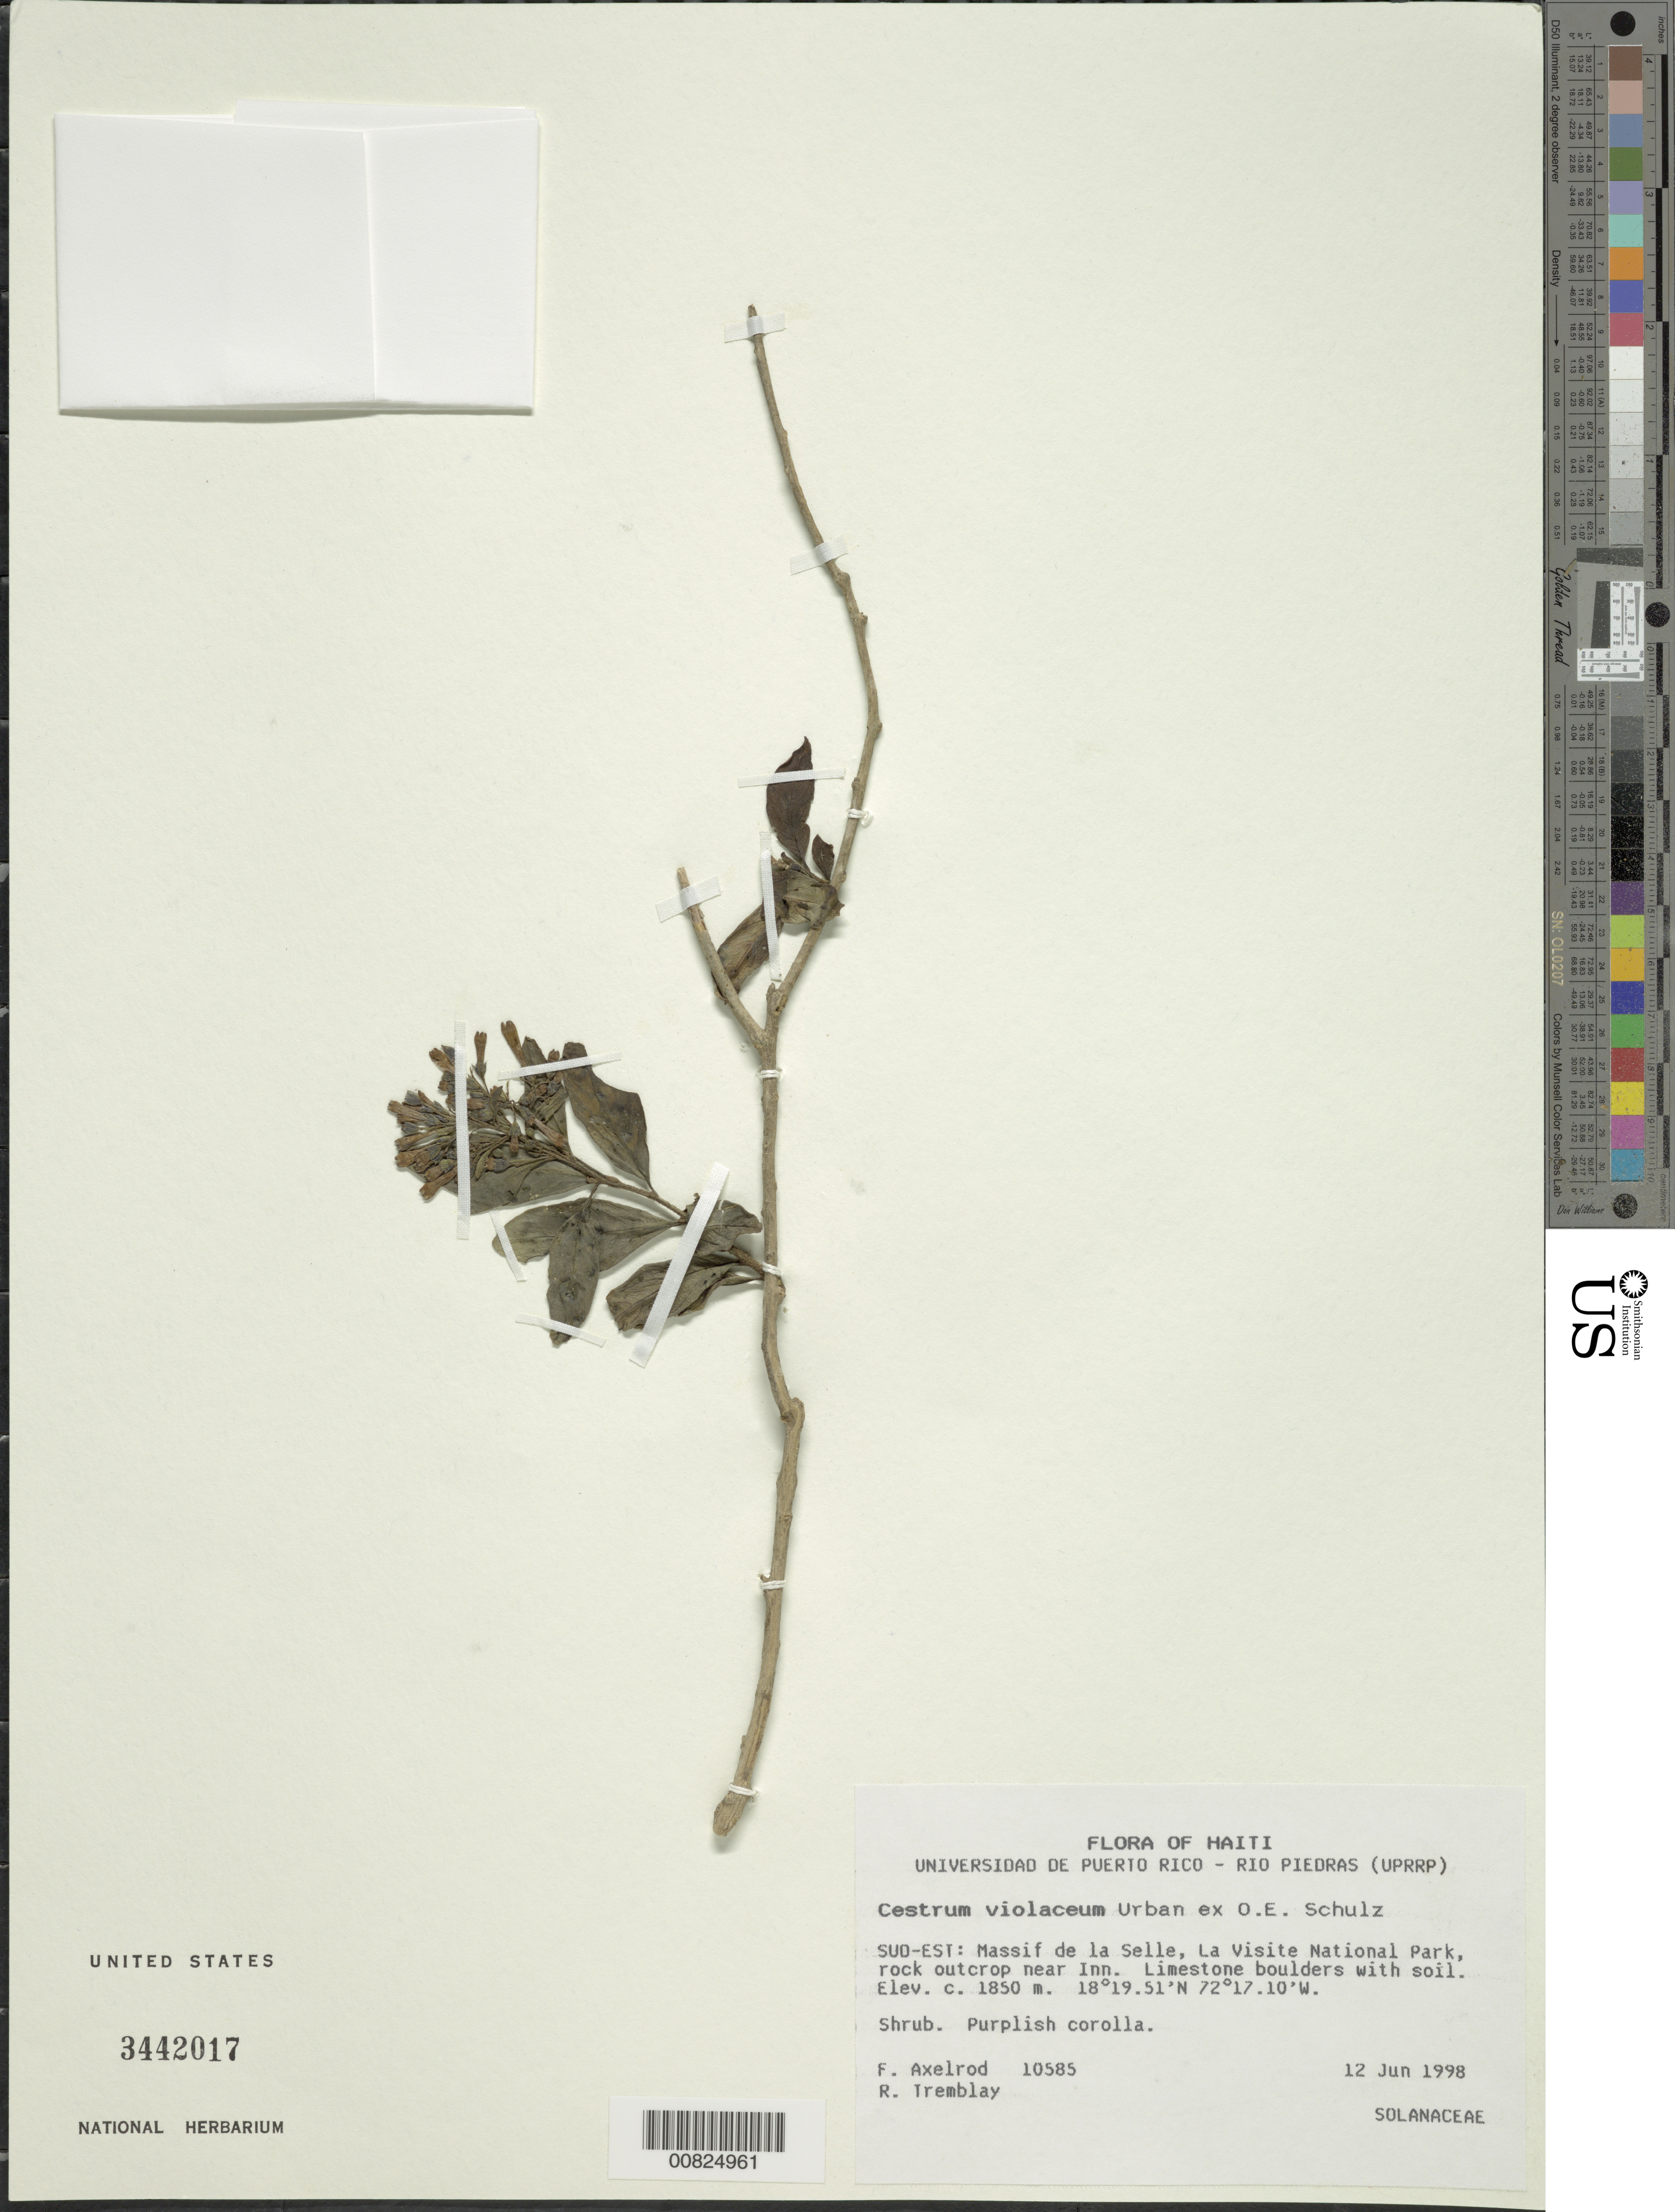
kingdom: Plantae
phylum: Tracheophyta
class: Magnoliopsida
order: Solanales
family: Solanaceae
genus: Cestrum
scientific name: Cestrum violaceum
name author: Urb.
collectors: F. S. Axelrod & R. L. Tremblay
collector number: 10585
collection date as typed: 12 Jun 1998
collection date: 1998-06-12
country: Haiti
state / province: Sud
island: Hispaniola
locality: Massif de la Selle, La Visite National Park, rock outcrop near Inn.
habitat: Limestone boulders with soil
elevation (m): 1850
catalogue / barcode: US 3442017